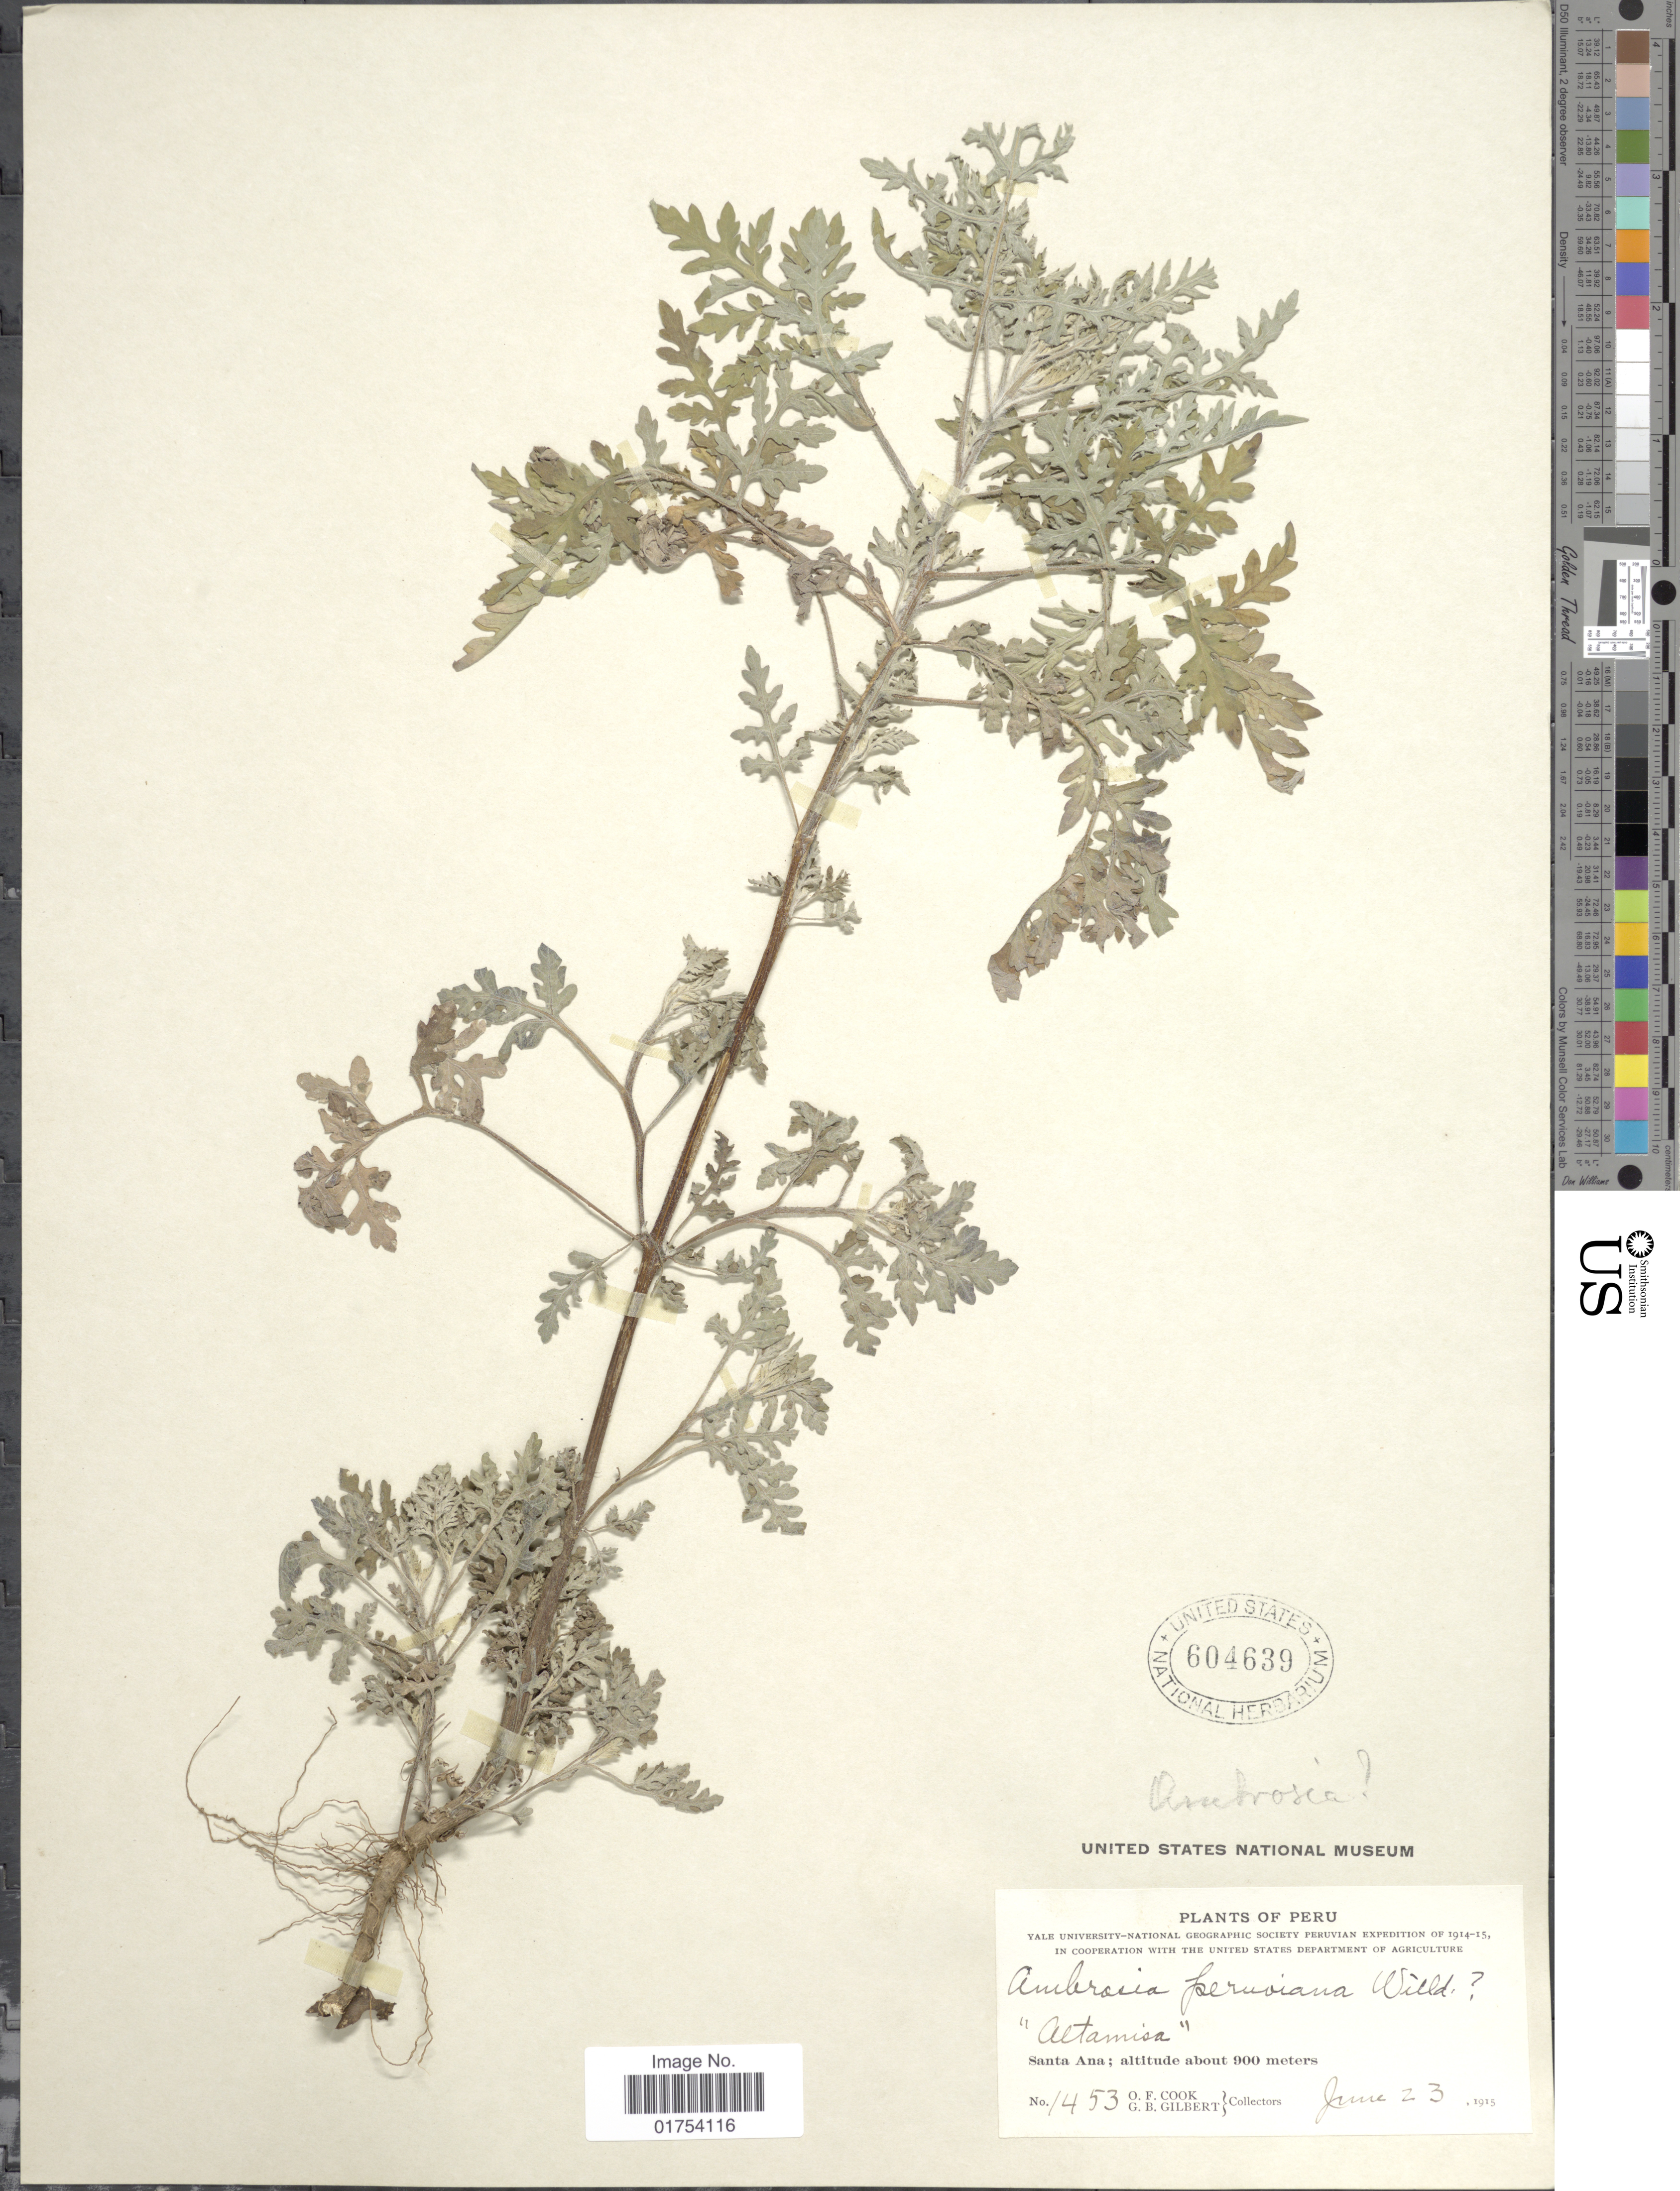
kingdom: Plantae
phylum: Tracheophyta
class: Magnoliopsida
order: Asterales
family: Asteraceae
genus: Ambrosia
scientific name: Ambrosia peruviana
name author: Willd.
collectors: O. F. Cook & G. B. Gilbert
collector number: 1453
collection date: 1915-06-23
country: Peru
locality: Santa Ana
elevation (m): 900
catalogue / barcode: US 604639